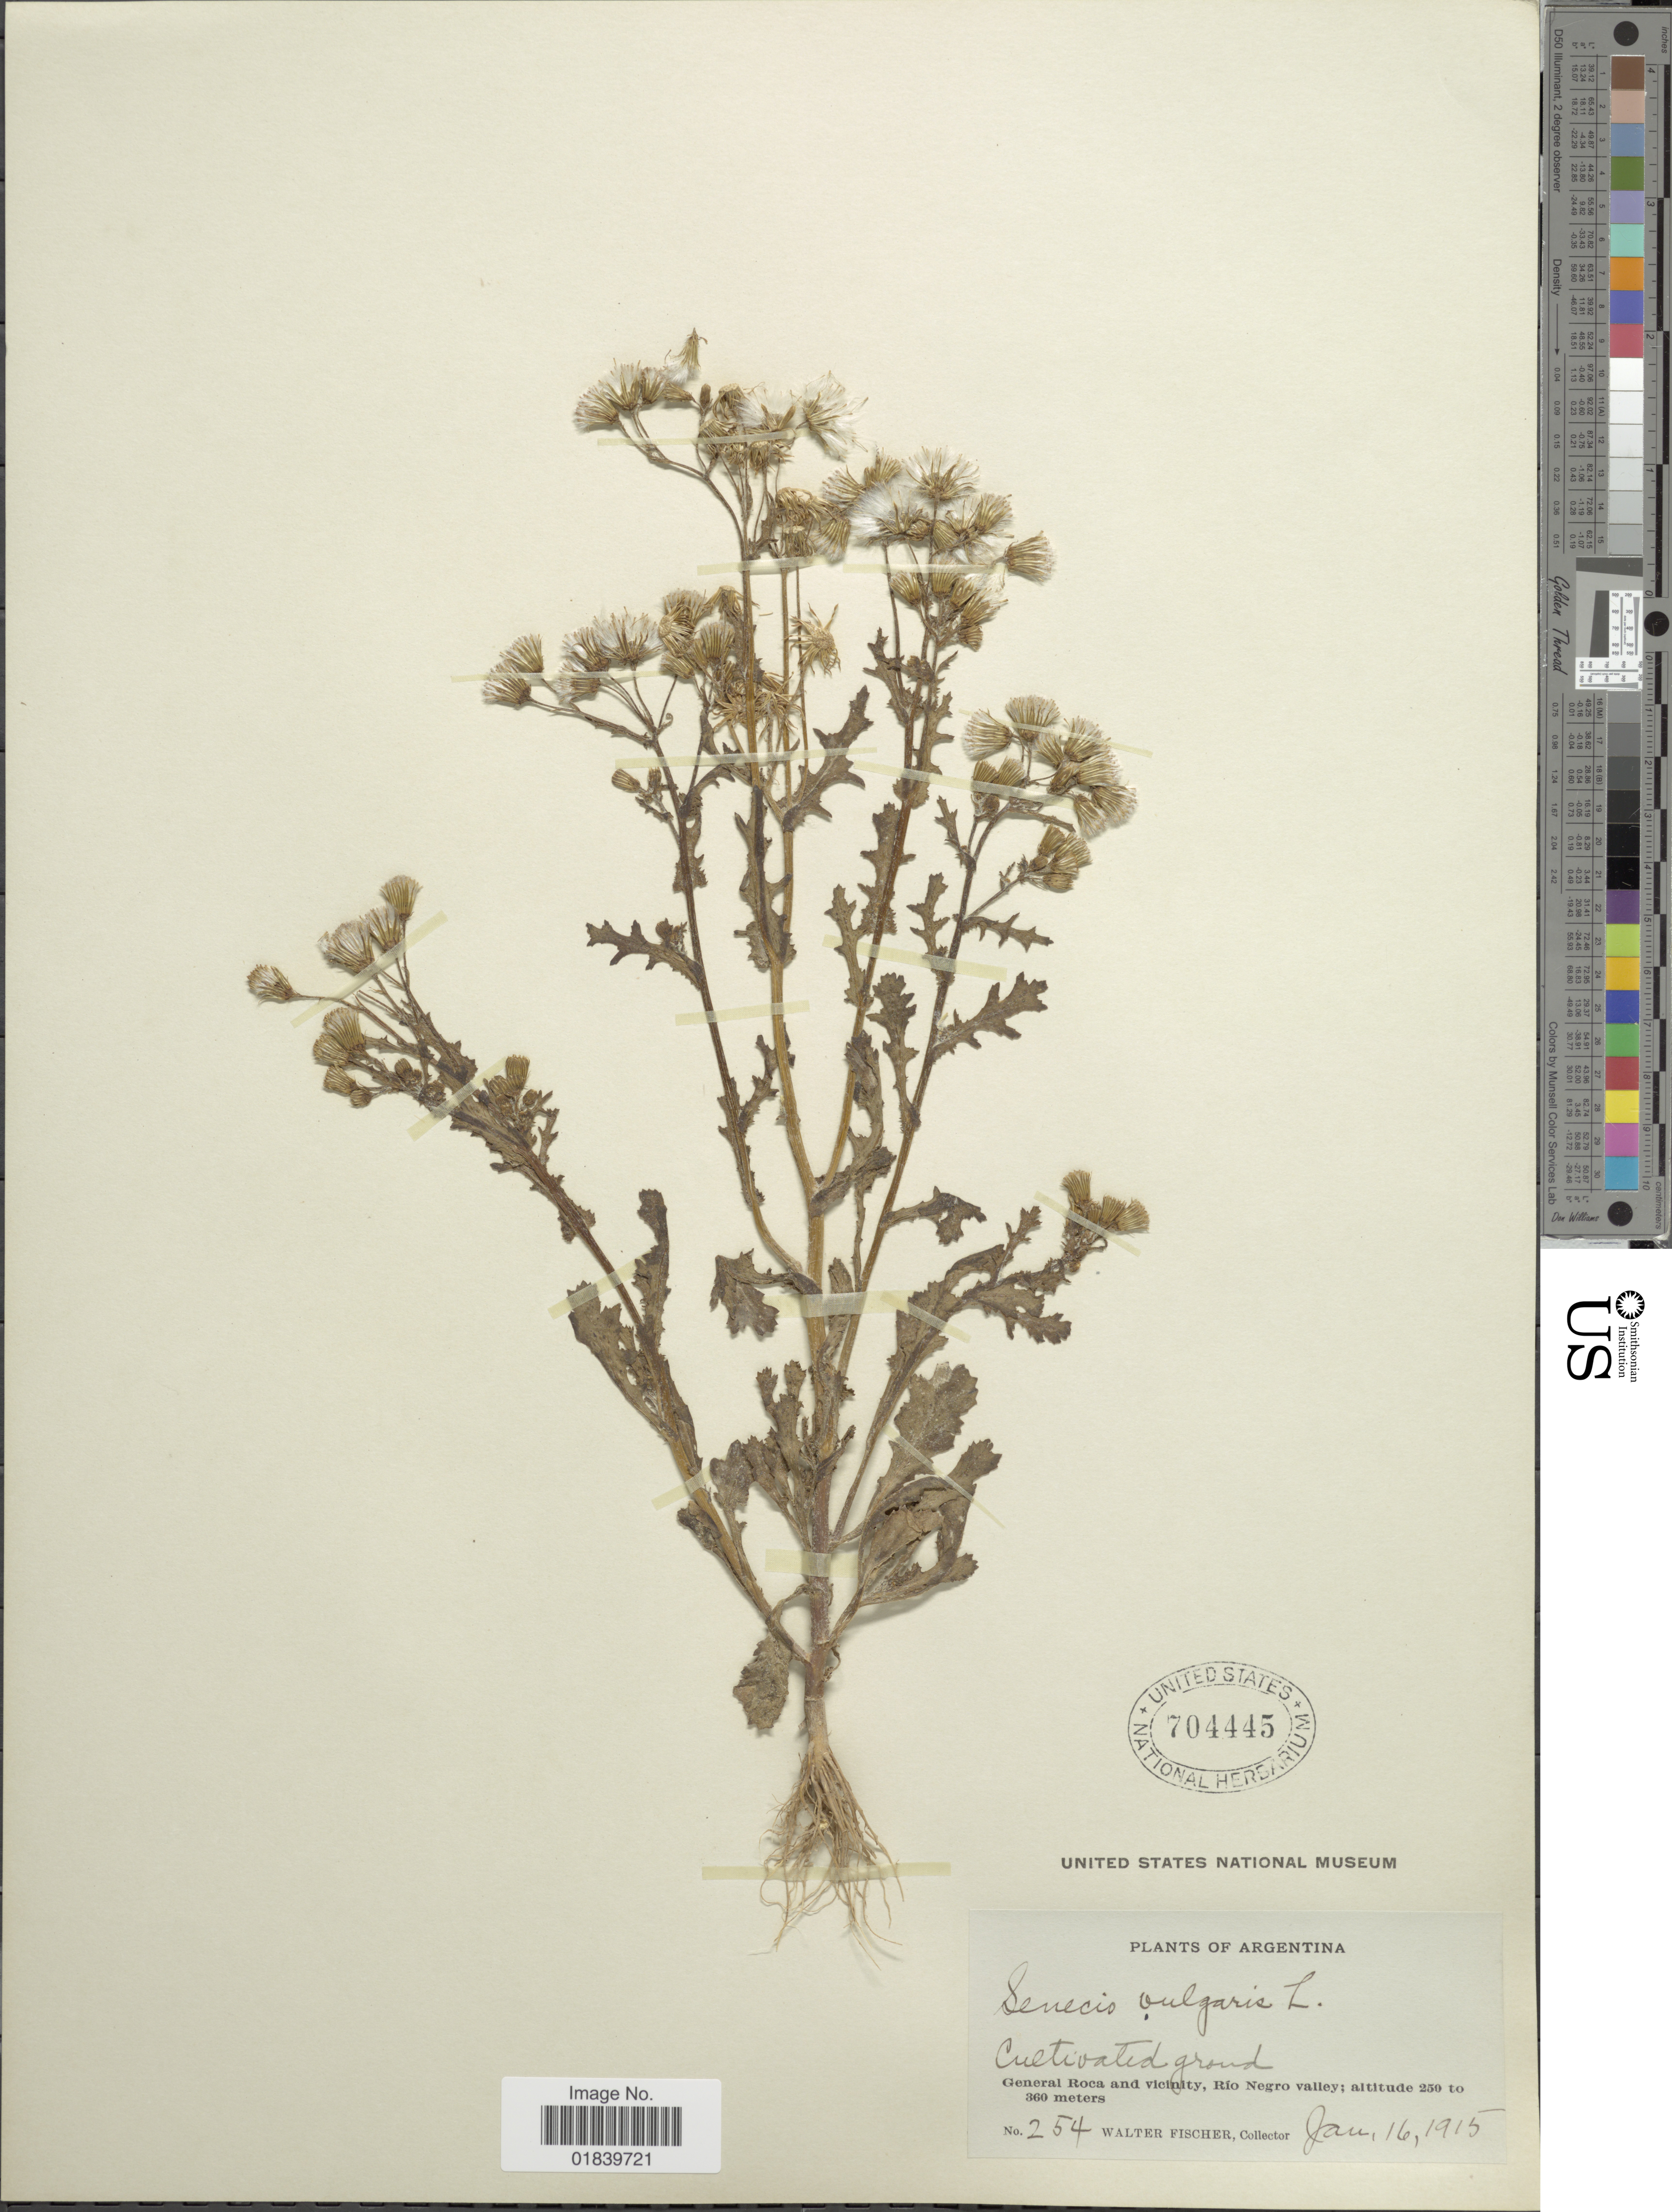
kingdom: Plantae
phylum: Tracheophyta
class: Magnoliopsida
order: Asterales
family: Asteraceae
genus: Senecio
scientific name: Senecio vulgaris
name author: L.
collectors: W. Fischer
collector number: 254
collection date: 1915-01-16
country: Argentina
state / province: Rio Negro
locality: General Boca and vicinity, Rio Negro valley.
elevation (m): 250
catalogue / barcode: US 704445